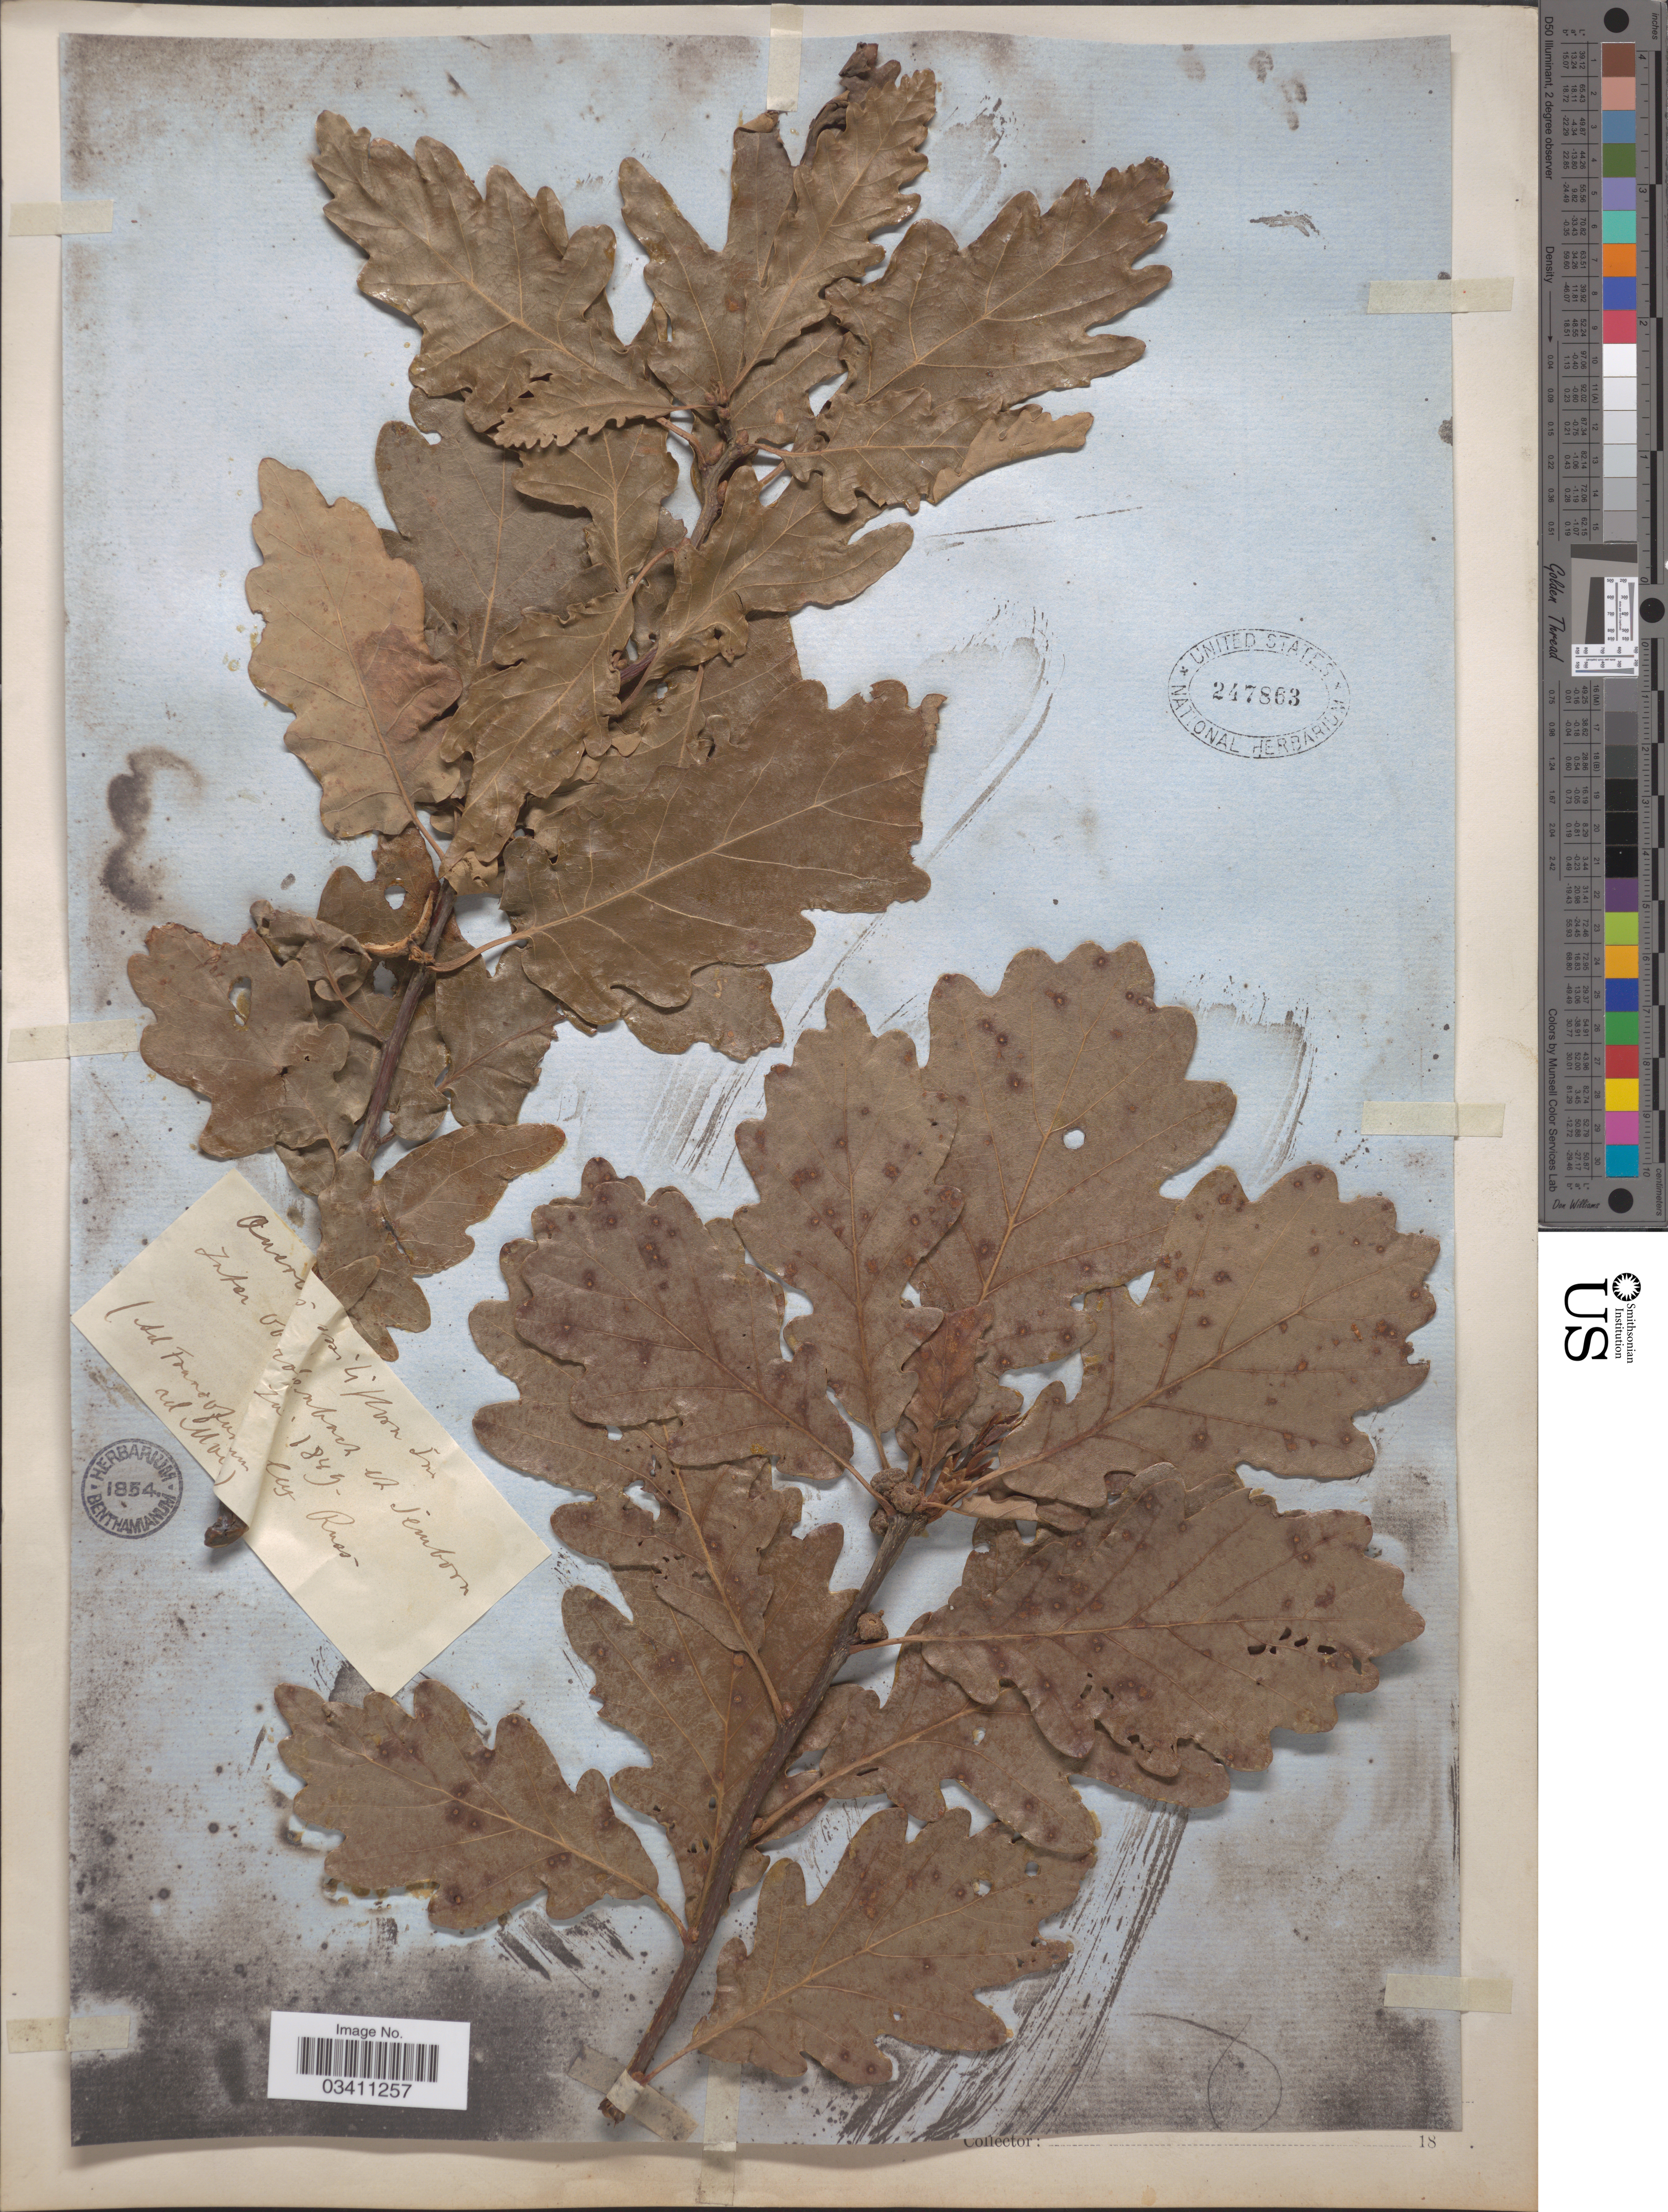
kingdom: Plantae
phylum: Tracheophyta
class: Magnoliopsida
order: Fagales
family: Fagaceae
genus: Quercus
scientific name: Quercus sessiliflora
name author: Salisb.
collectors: Russ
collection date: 1849-07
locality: Inter Vo [illegible text]ro [illegible text]nbach et Semborn. [interpreted]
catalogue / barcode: US 247863